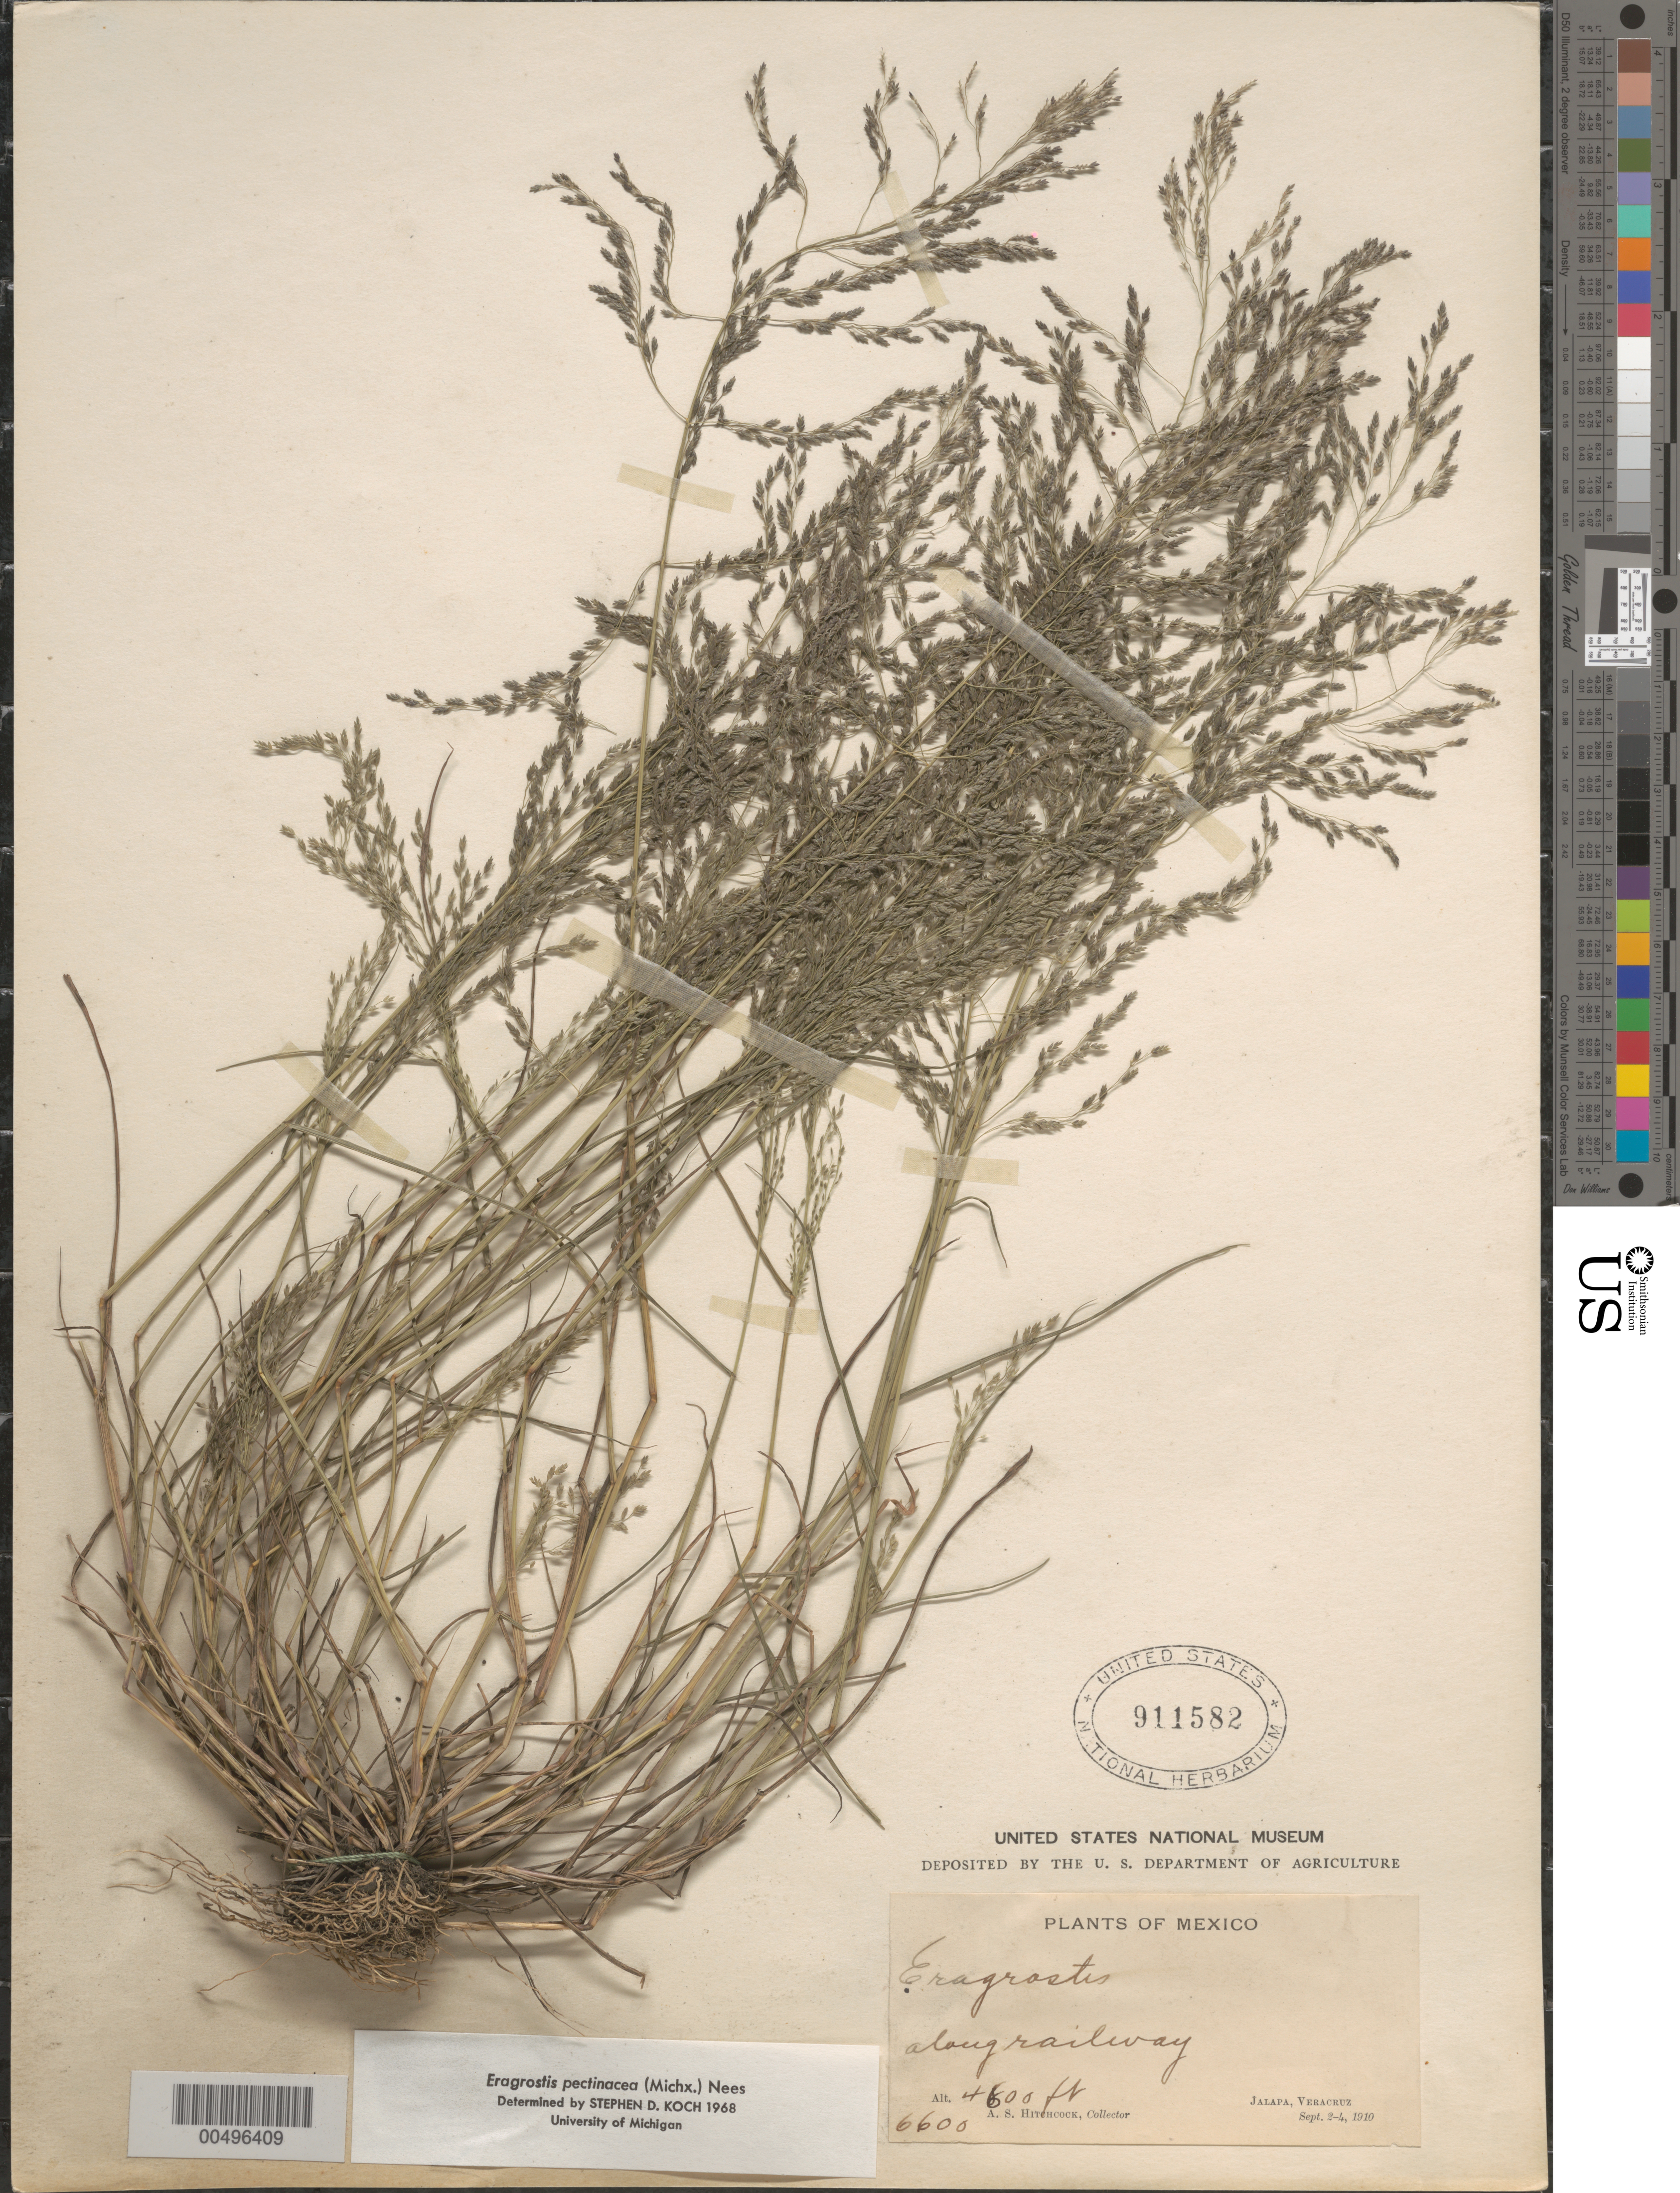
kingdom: Plantae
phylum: Tracheophyta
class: Liliopsida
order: Poales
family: Poaceae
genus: Eragrostis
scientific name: Eragrostis pectinacea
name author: (Michx.) Nees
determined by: Koch, S. D.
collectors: A. S. Hitchcock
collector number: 6600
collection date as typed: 2 Sep 1910 to 4 Sep 1910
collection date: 1910-09-02/1910-09-04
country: Mexico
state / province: Veracruz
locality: Jalapa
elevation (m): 1402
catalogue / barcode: US 911582